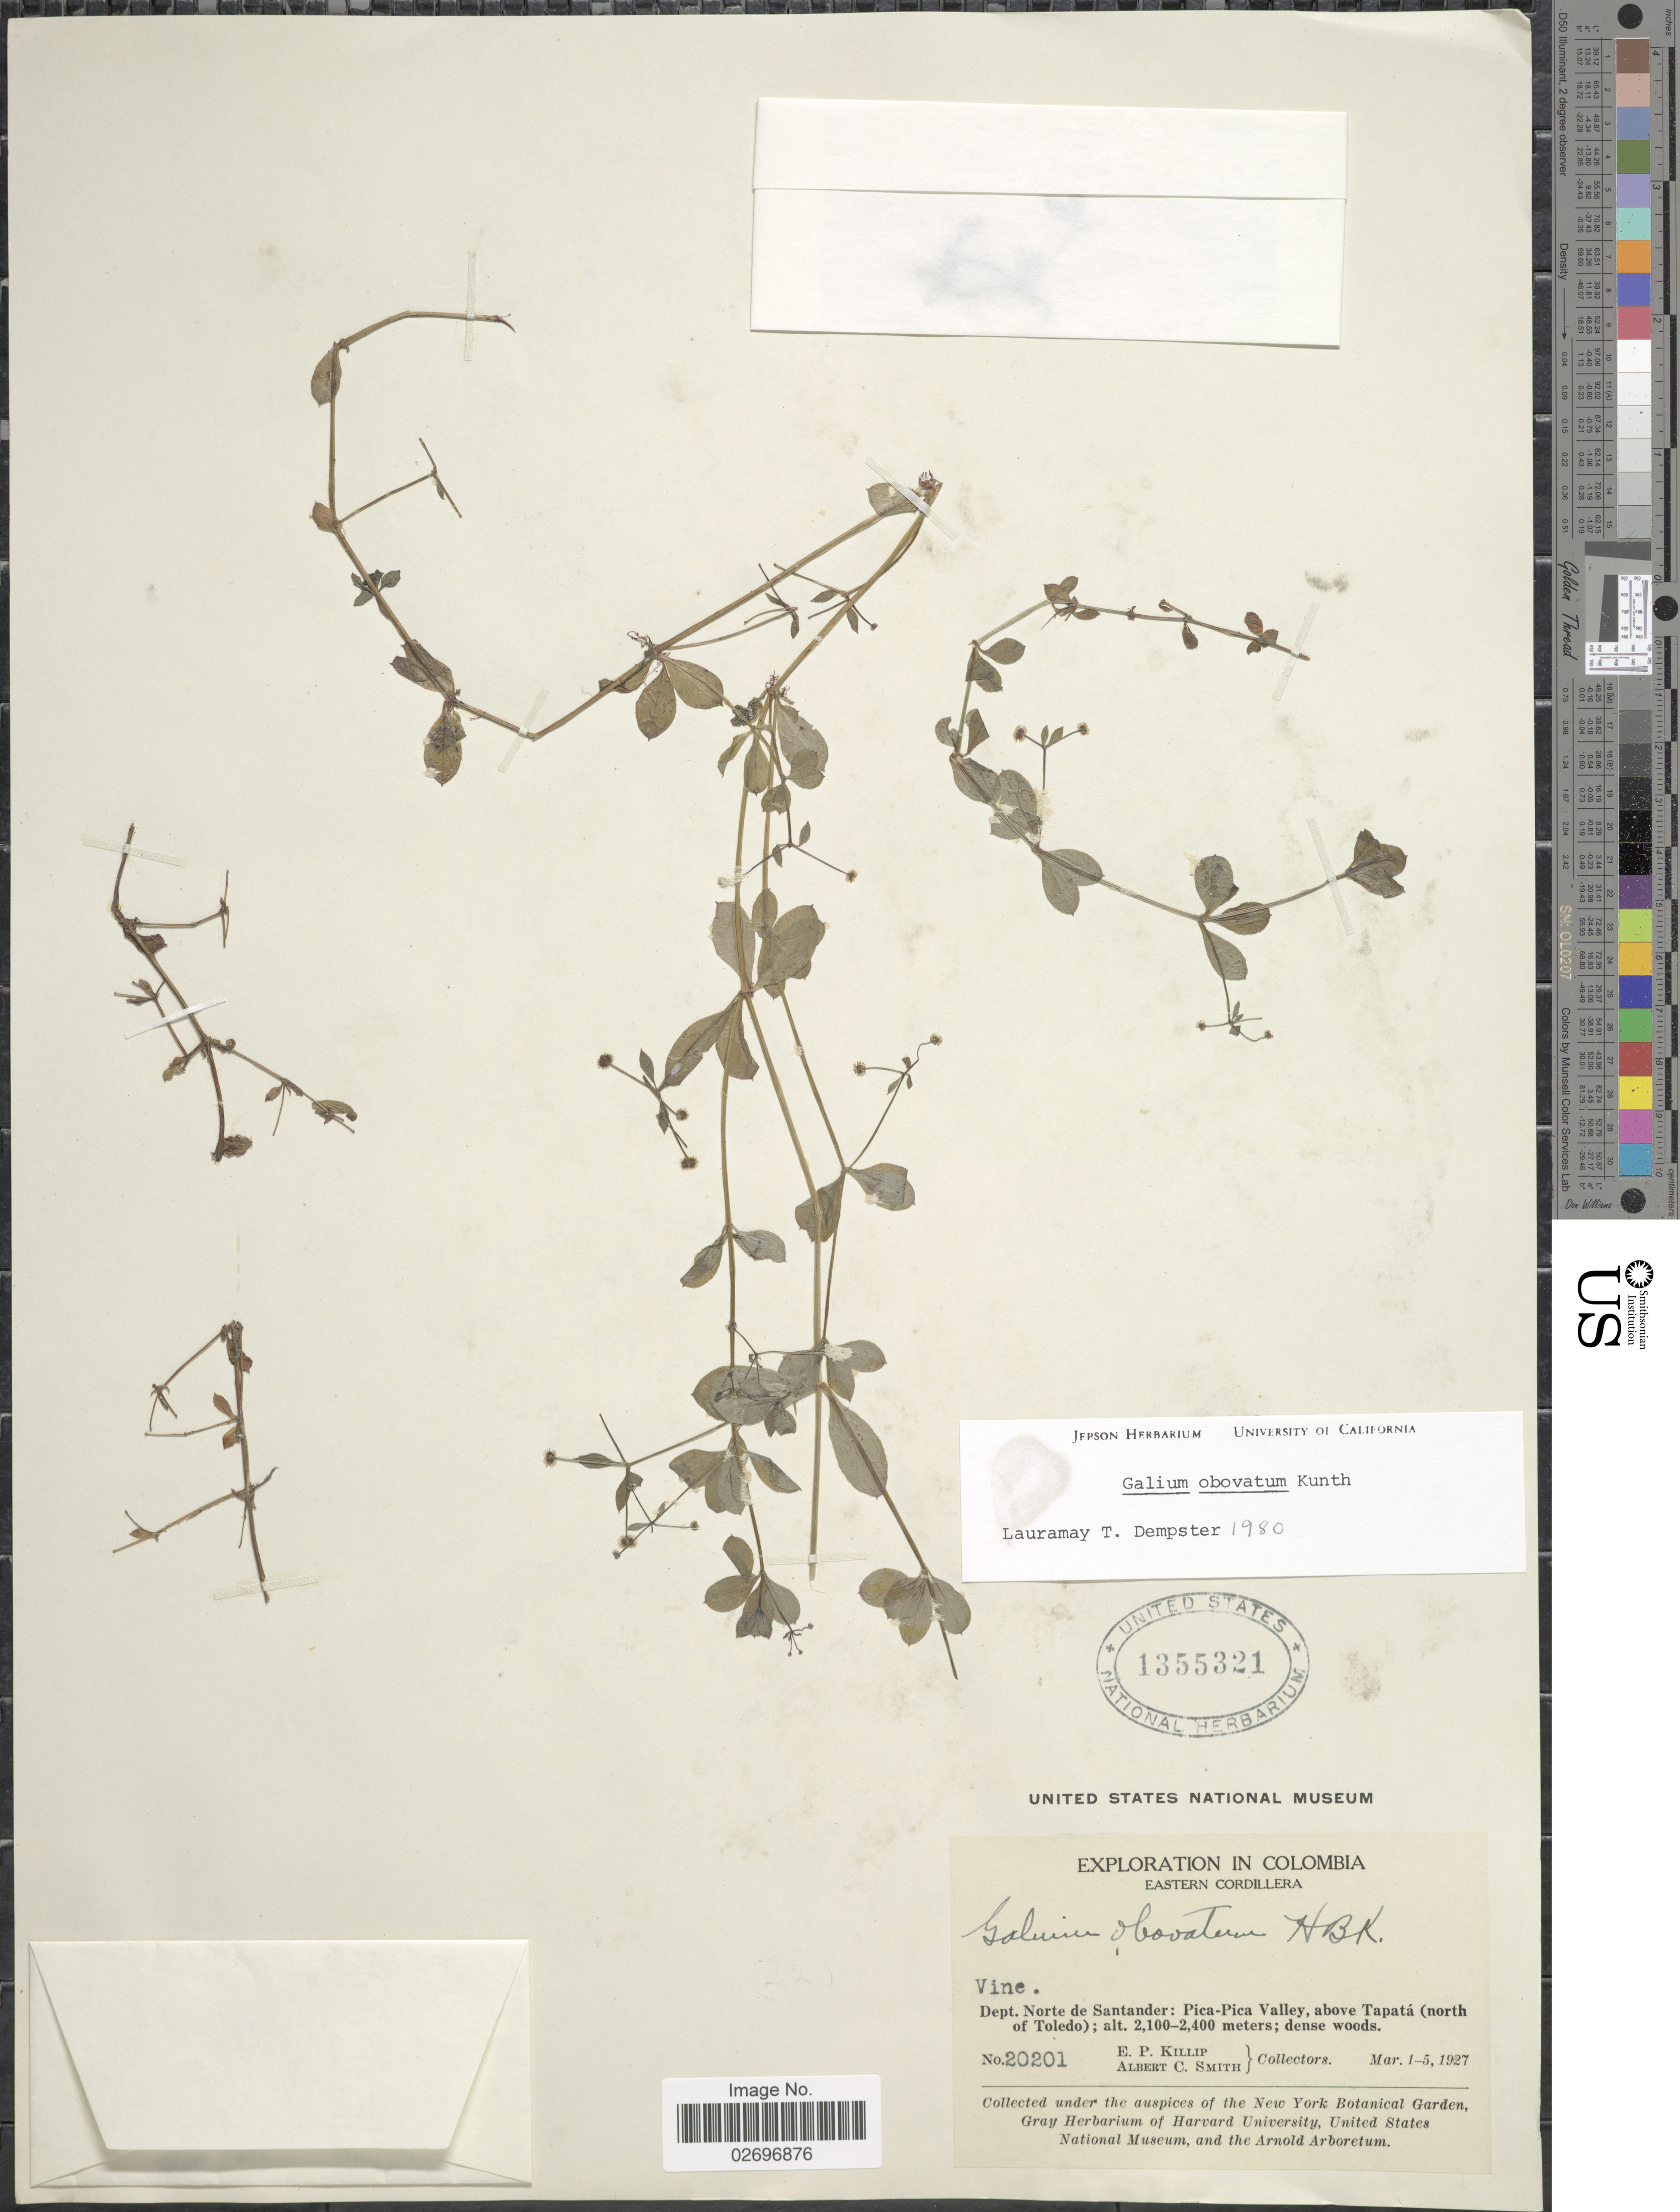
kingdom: Plantae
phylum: Tracheophyta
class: Magnoliopsida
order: Gentianales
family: Rubiaceae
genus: Galium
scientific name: Galium obovatum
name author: Kunth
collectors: E. P. Killip & A. C. Smith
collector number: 20201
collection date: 1927-03-01/1927-03-05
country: Colombia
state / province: Norte de Santander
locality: Eastern Cordillera: Pica-Pica Valley, above Tapata (north of Toledo)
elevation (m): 2100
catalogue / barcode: US 1355321